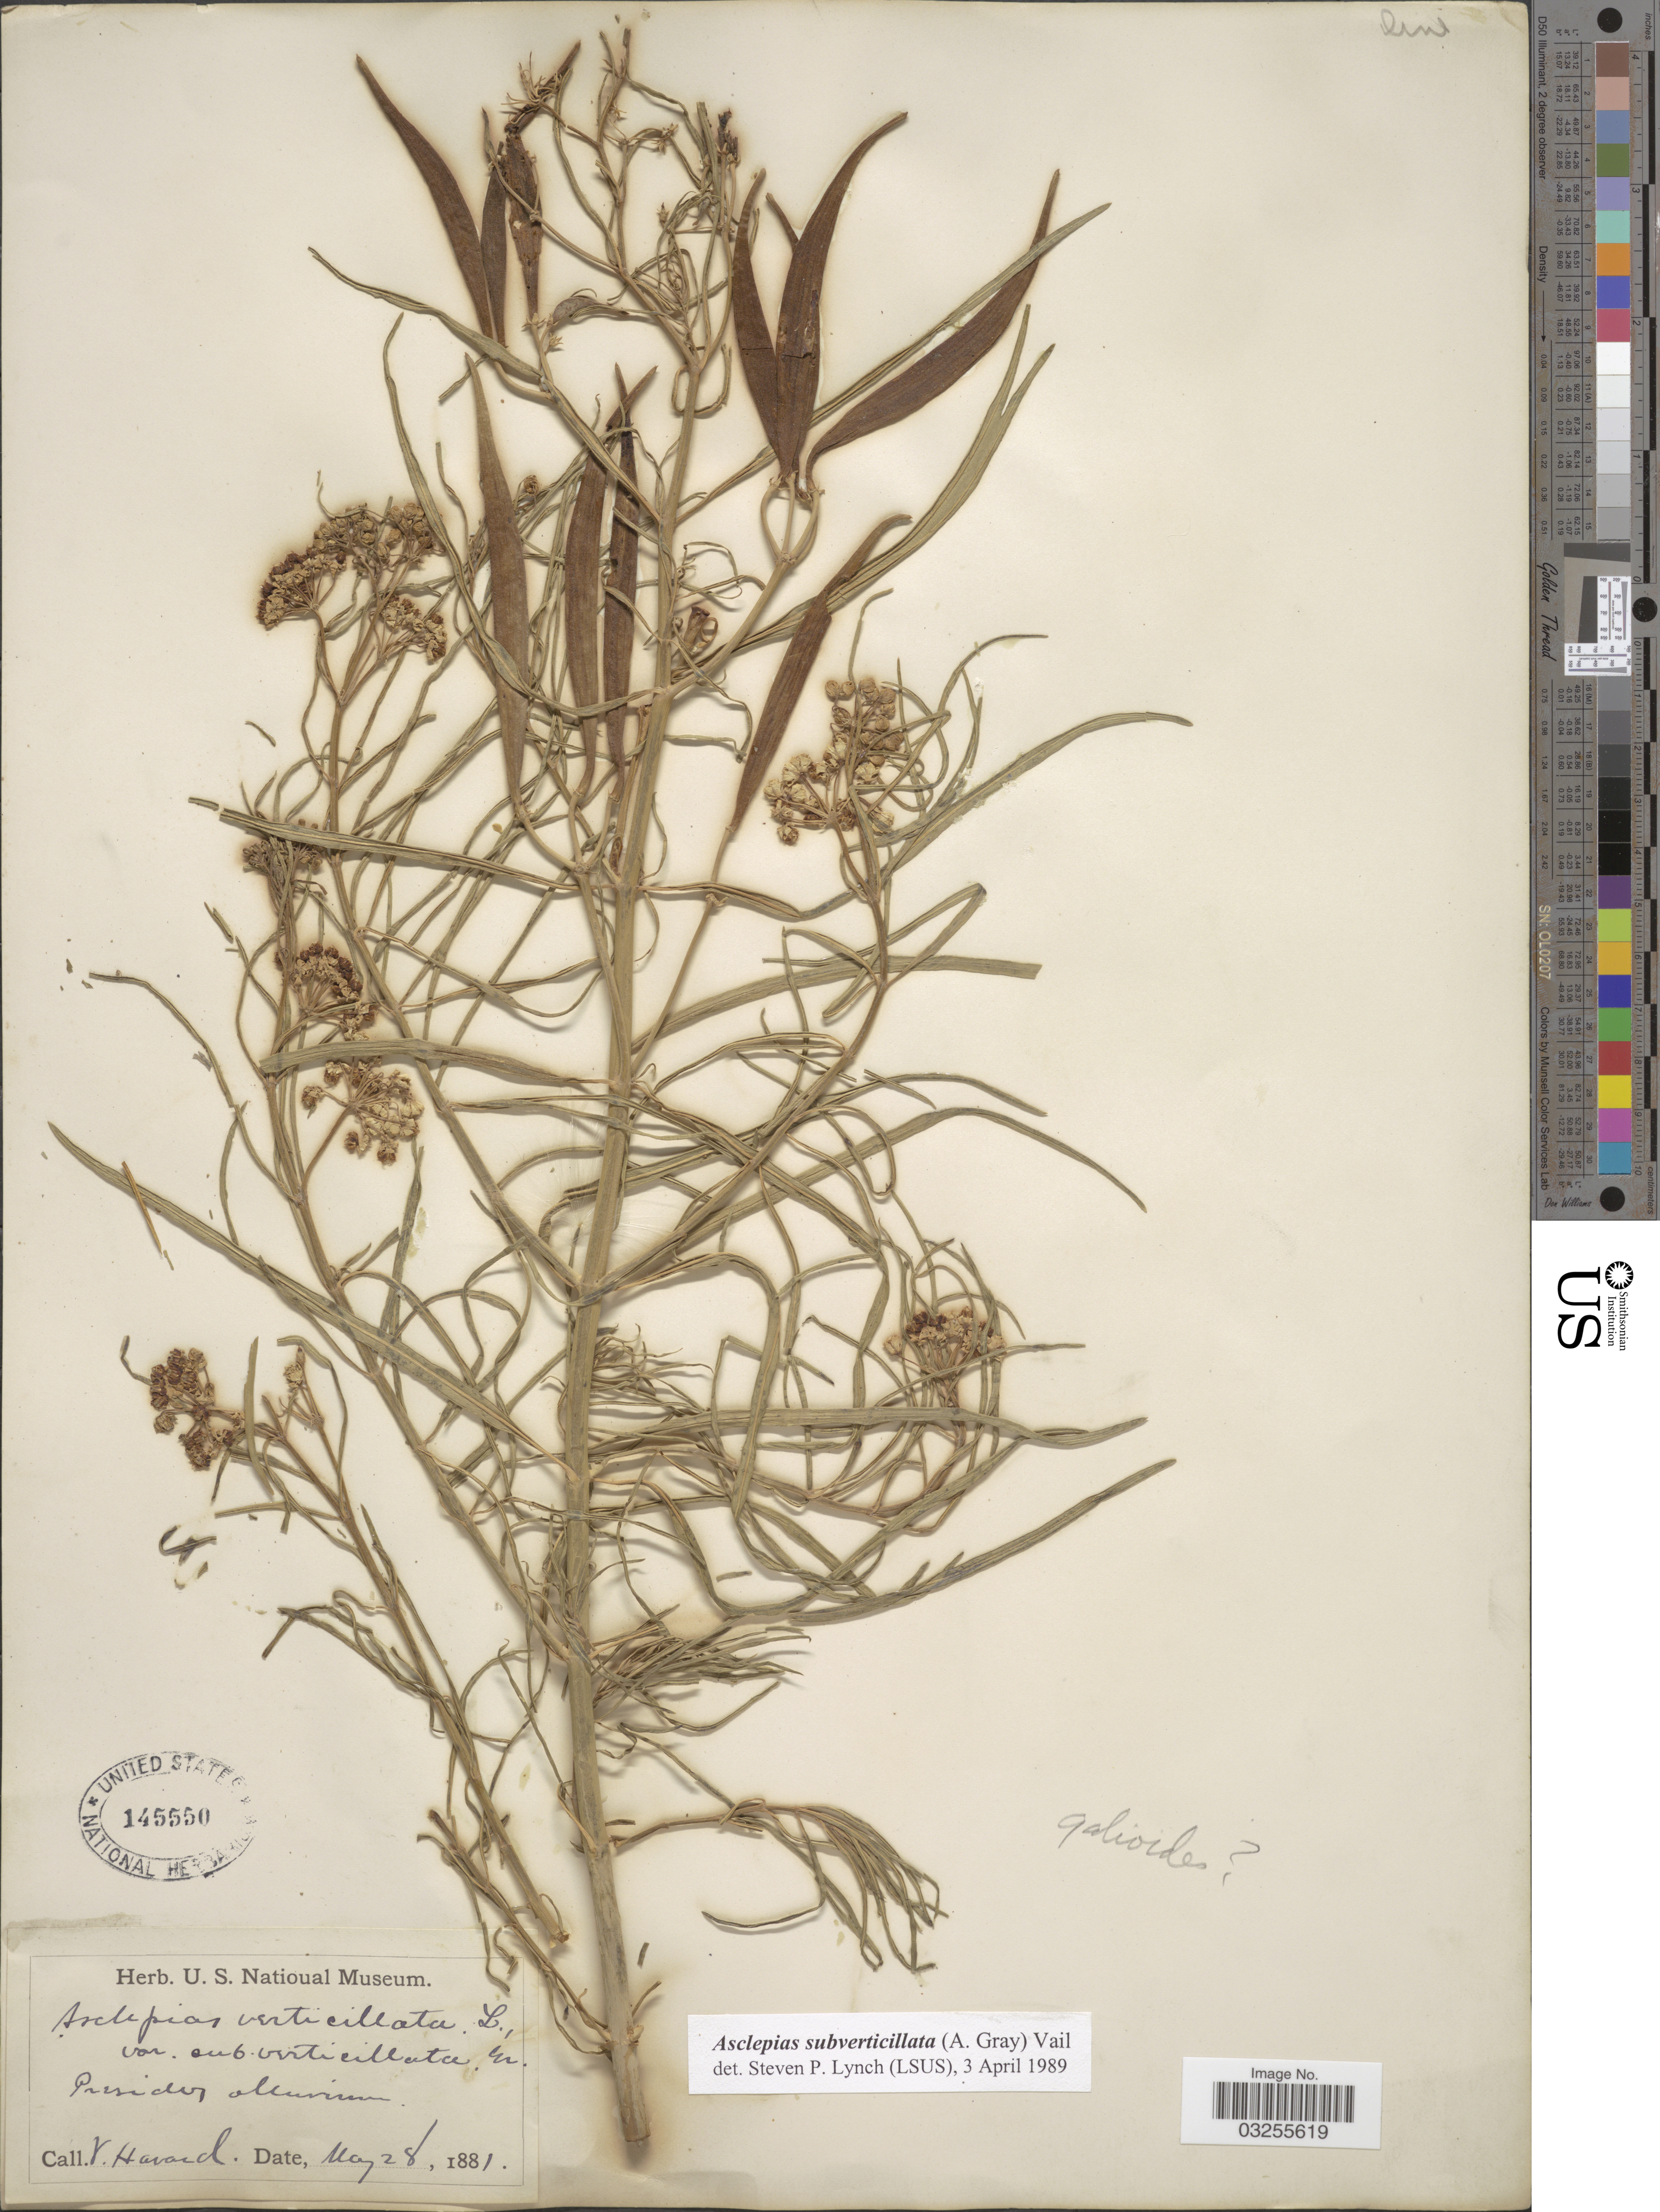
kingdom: Plantae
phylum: Tracheophyta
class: Magnoliopsida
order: Gentianales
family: Apocynaceae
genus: Asclepias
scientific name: Asclepias subverticillata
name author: (A. Gray) Vail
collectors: V. Havard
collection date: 1881-05-28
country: United States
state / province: Texas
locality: Presidio alluvium.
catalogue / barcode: US 145550